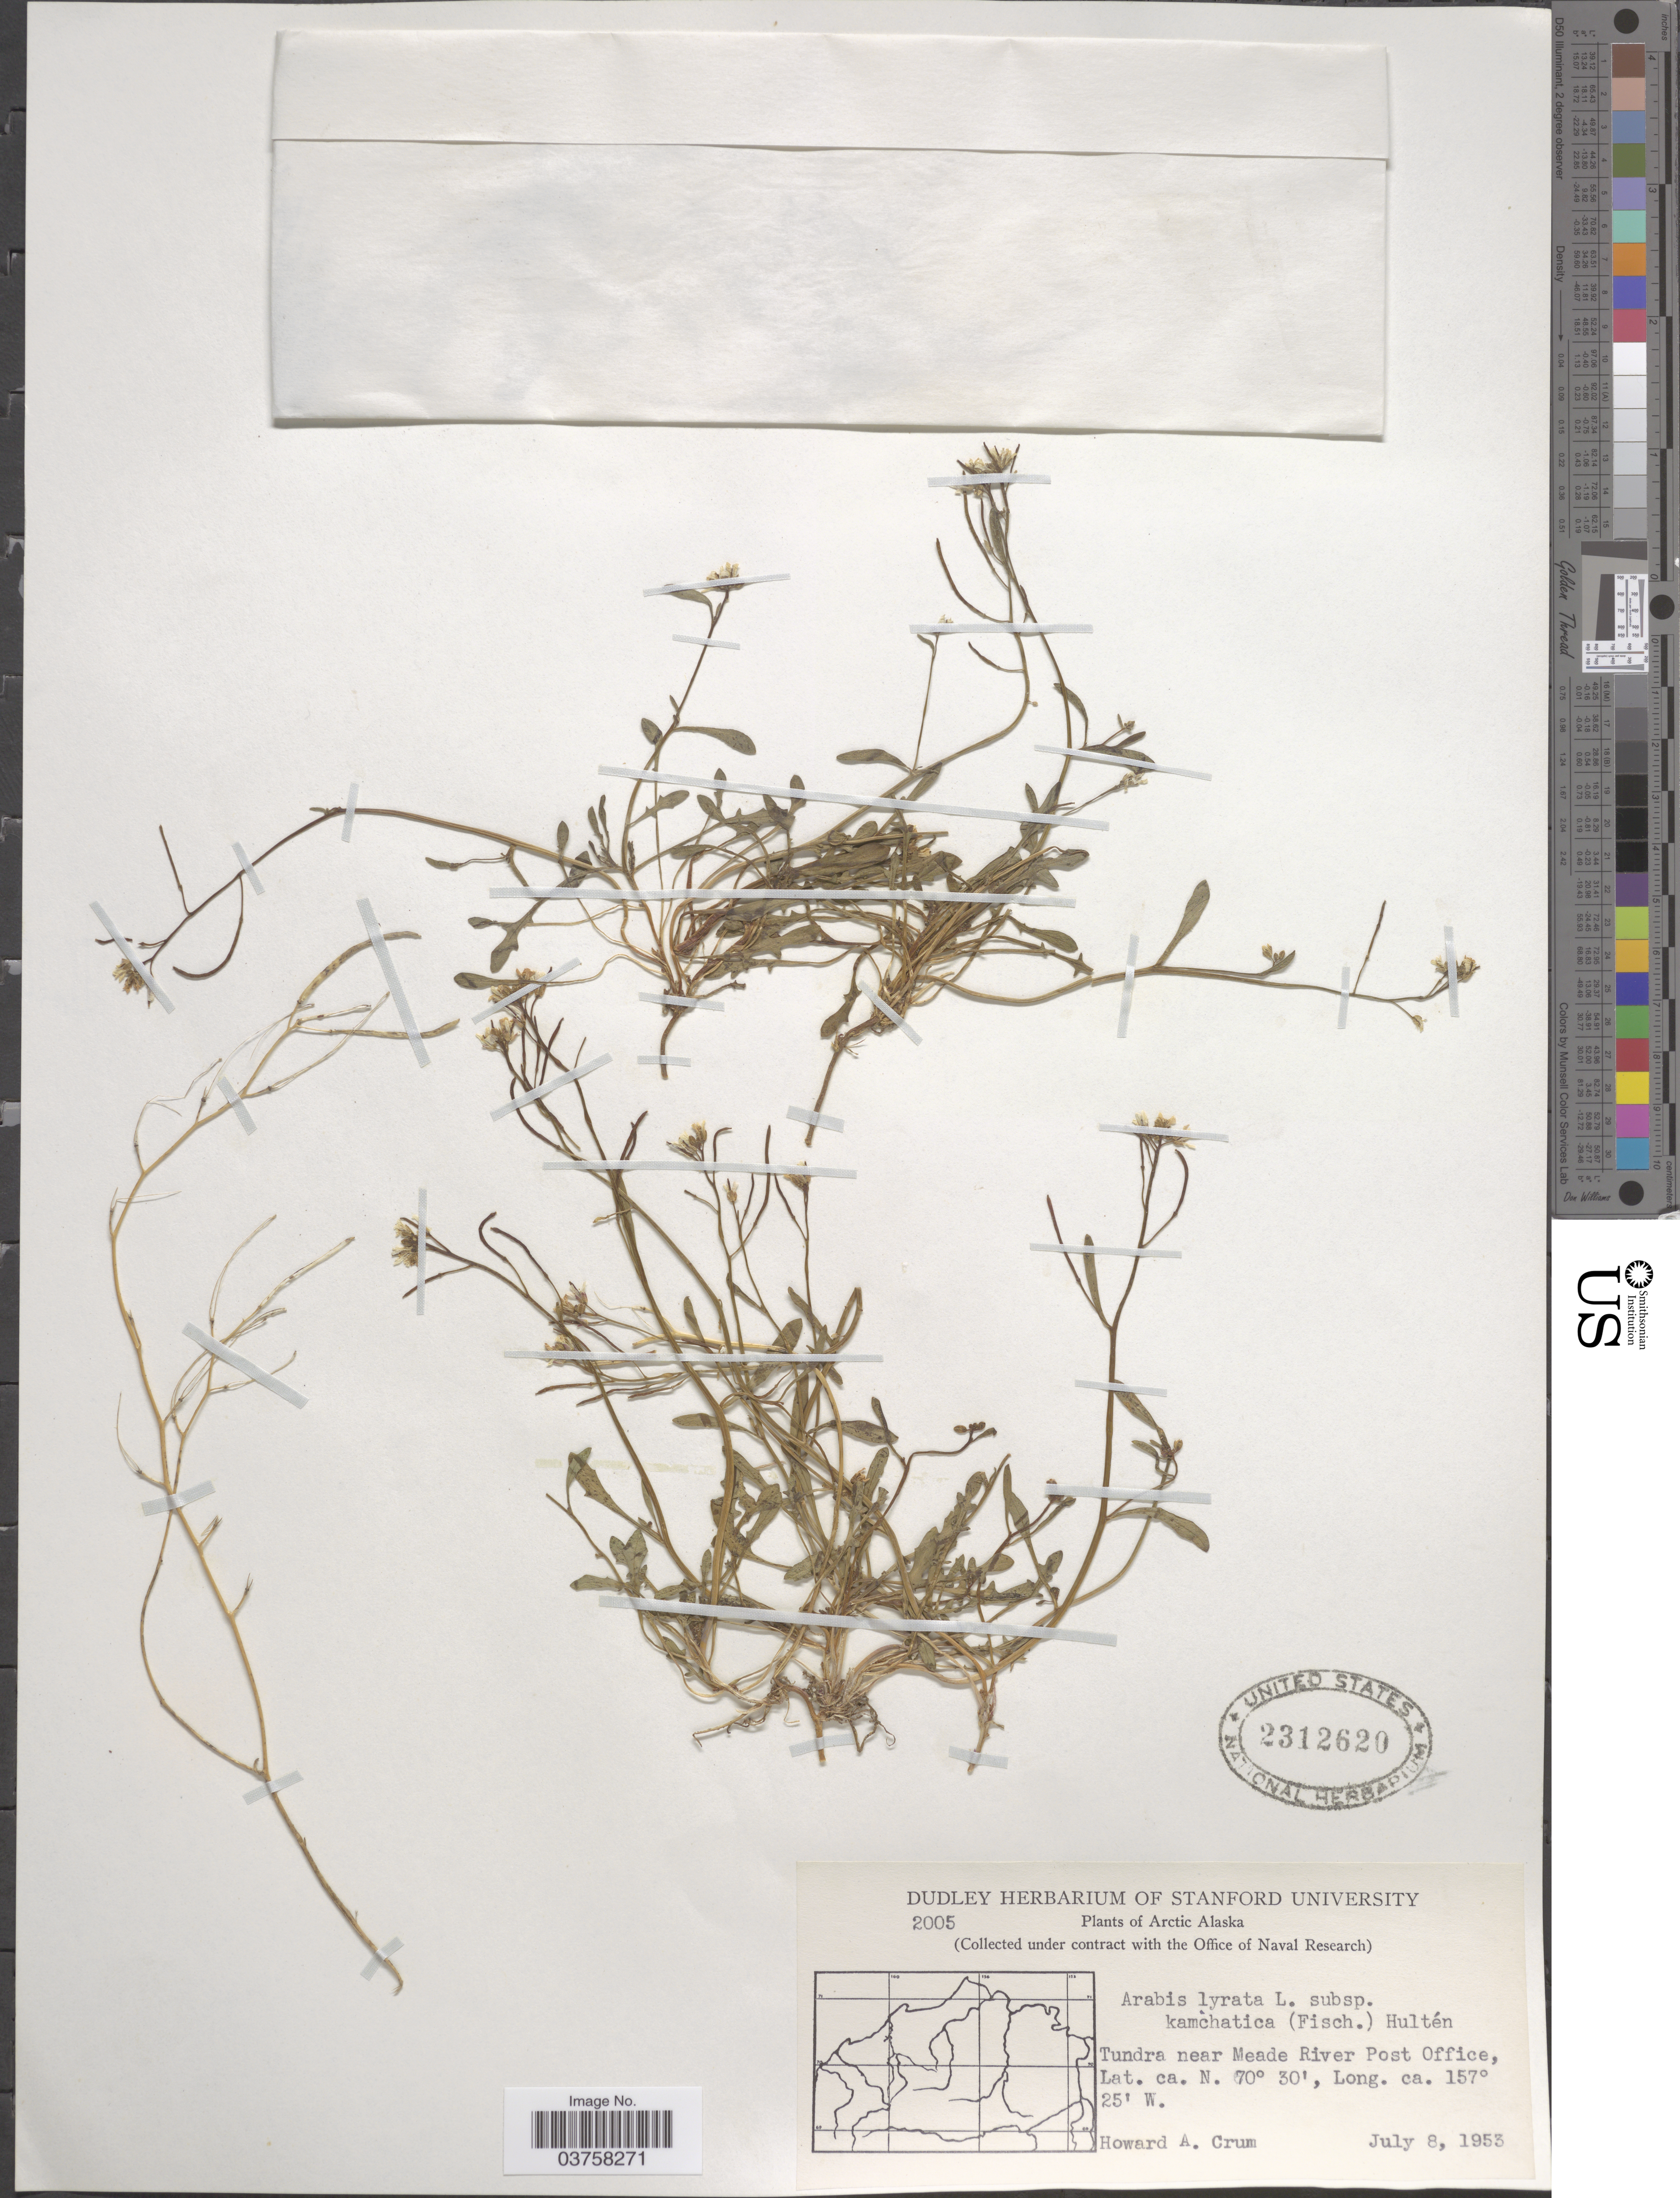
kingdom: Plantae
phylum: Tracheophyta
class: Magnoliopsida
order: Brassicales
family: Brassicaceae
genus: Arabidopsis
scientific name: Arabidopsis lyrata subsp. kamchatica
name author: (Fisch. ex DC.) O'Kane & Al-Shehbaz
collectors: H. A. Crum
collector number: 2005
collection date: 1953-07-08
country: United States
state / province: Alaska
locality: Arctic Alaska. Tundra near Meade River Post Office.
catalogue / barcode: US 2312620